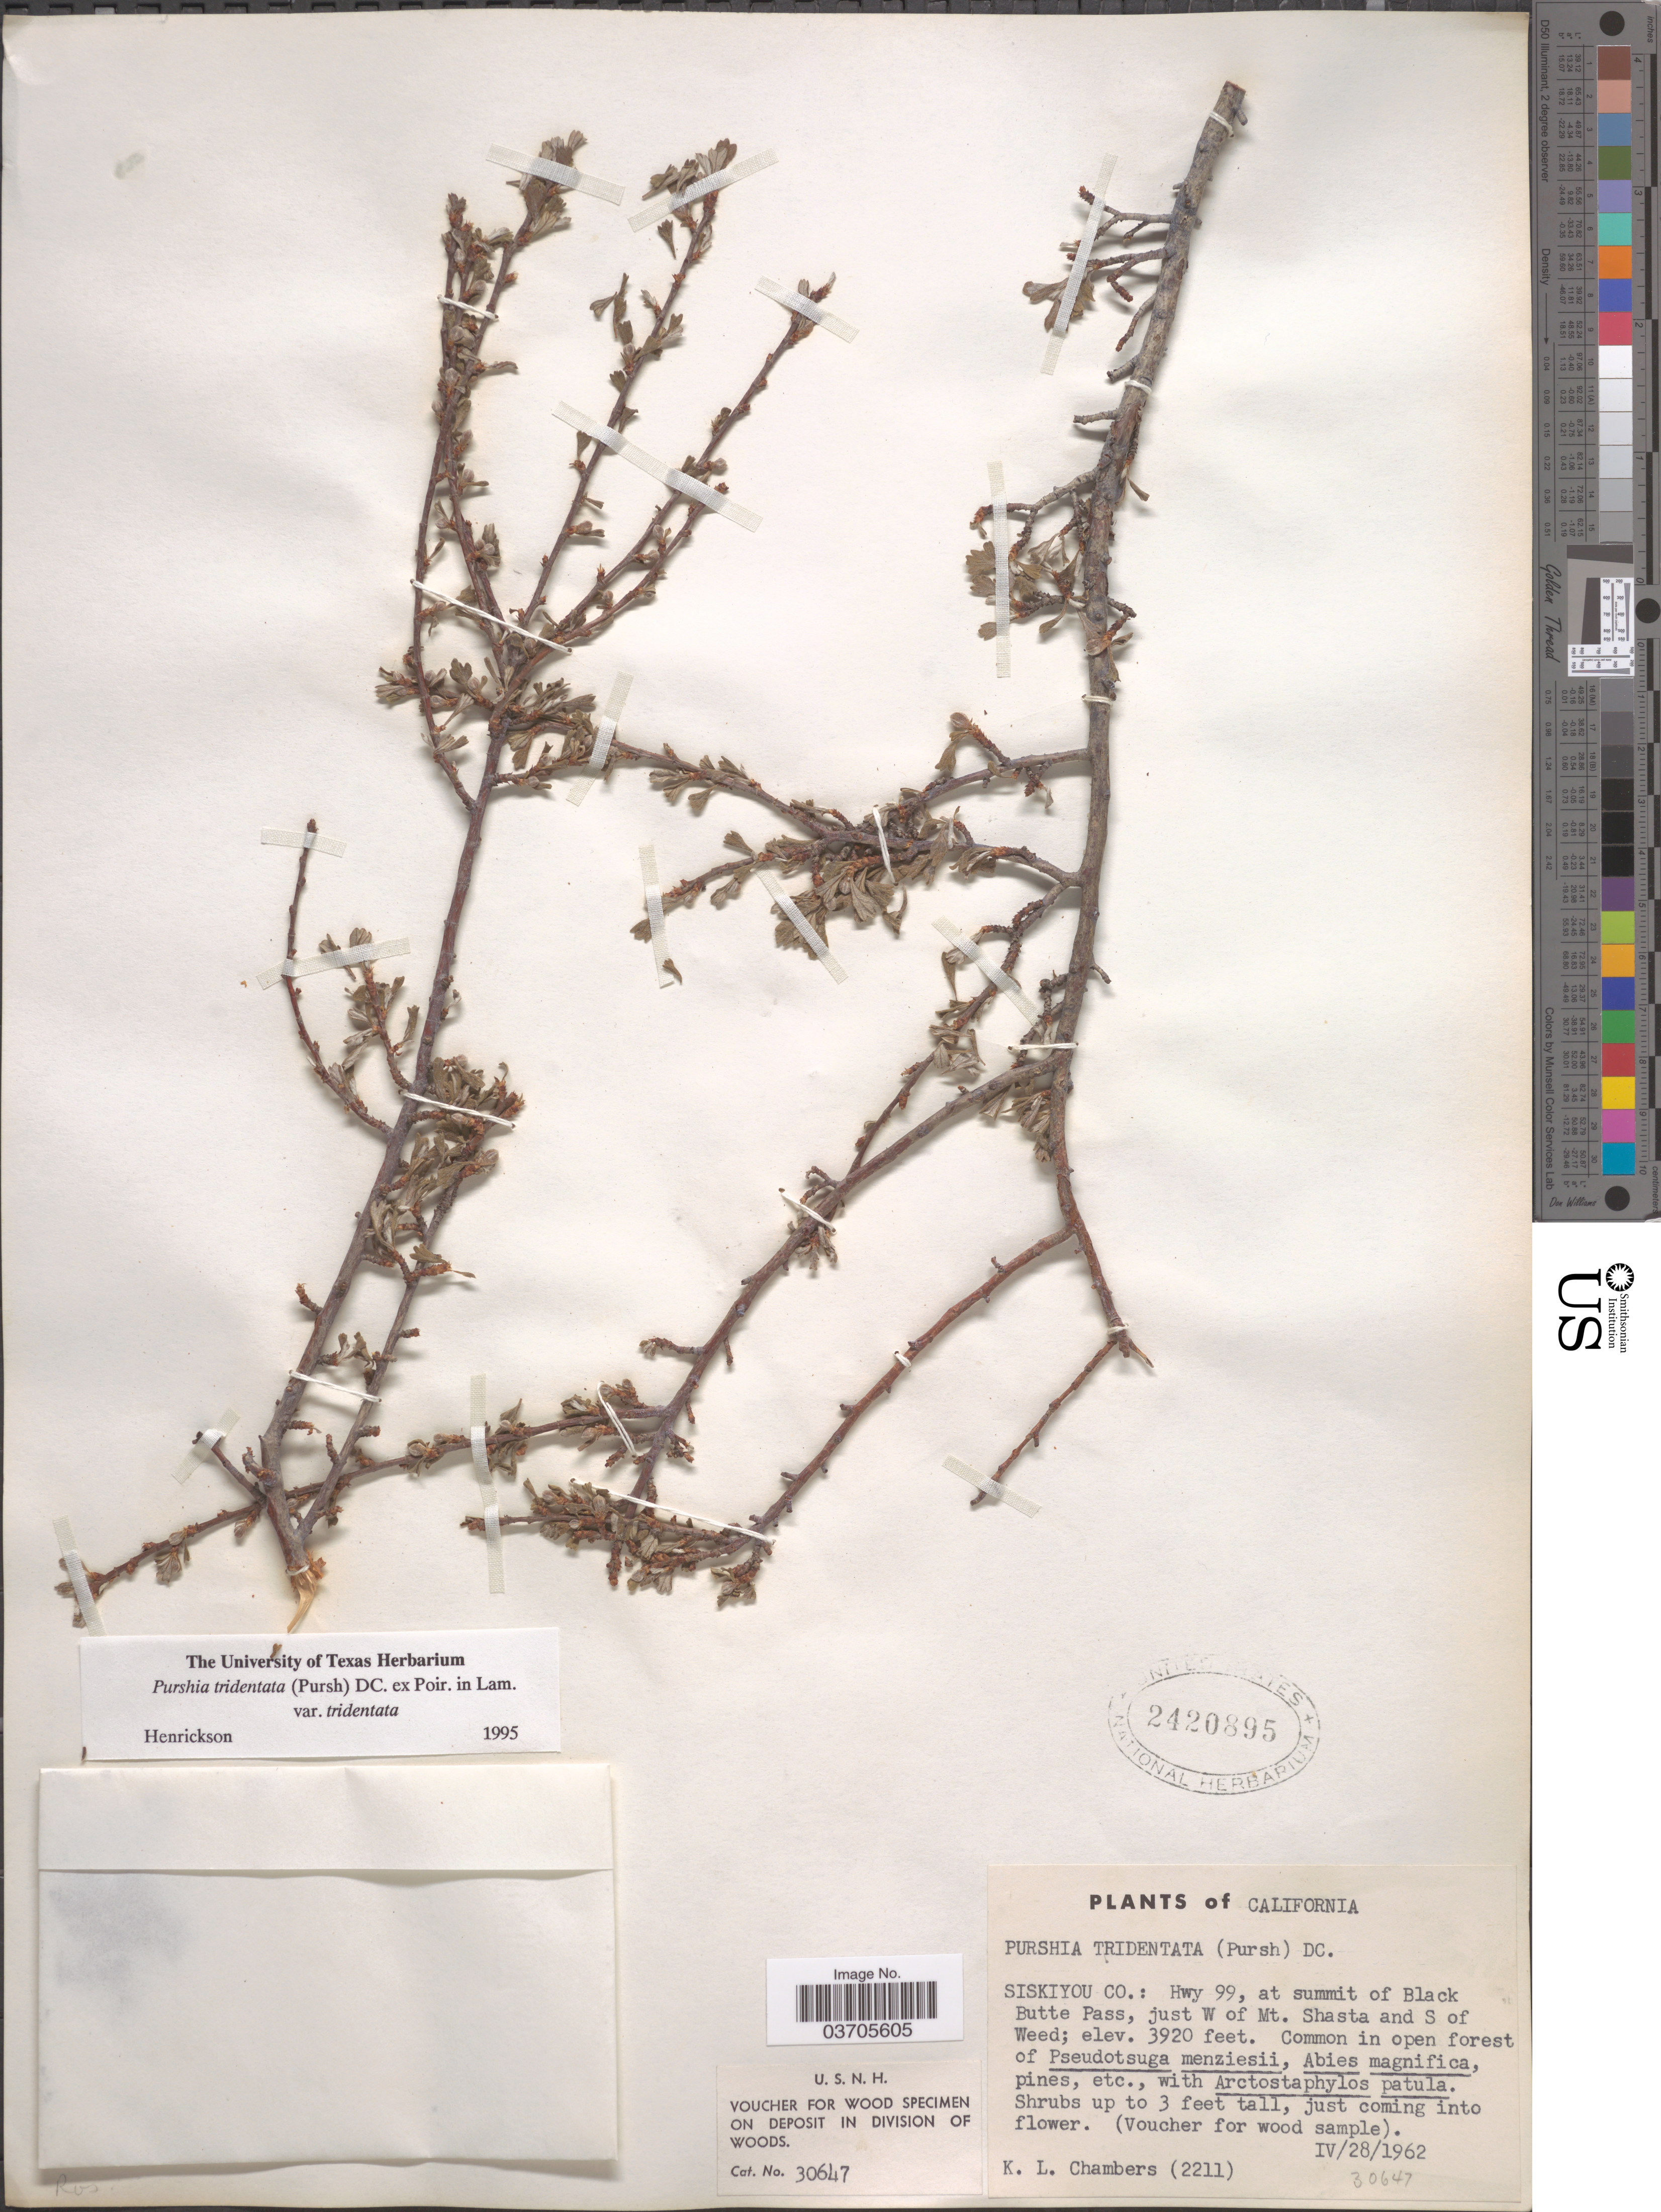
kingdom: Plantae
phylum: Tracheophyta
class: Magnoliopsida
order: Rosales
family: Rosaceae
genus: Purshia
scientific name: Purshia tridentata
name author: (Pursh) DC.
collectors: K. Chambers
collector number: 2211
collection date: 1962-04-28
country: United States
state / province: California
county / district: Siskiyou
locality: Siskiyou Co.: Hwy 99, at summit of Black Butte Pass, just W of Mt. Shasta and S of Weed.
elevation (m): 1195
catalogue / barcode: US 2420895